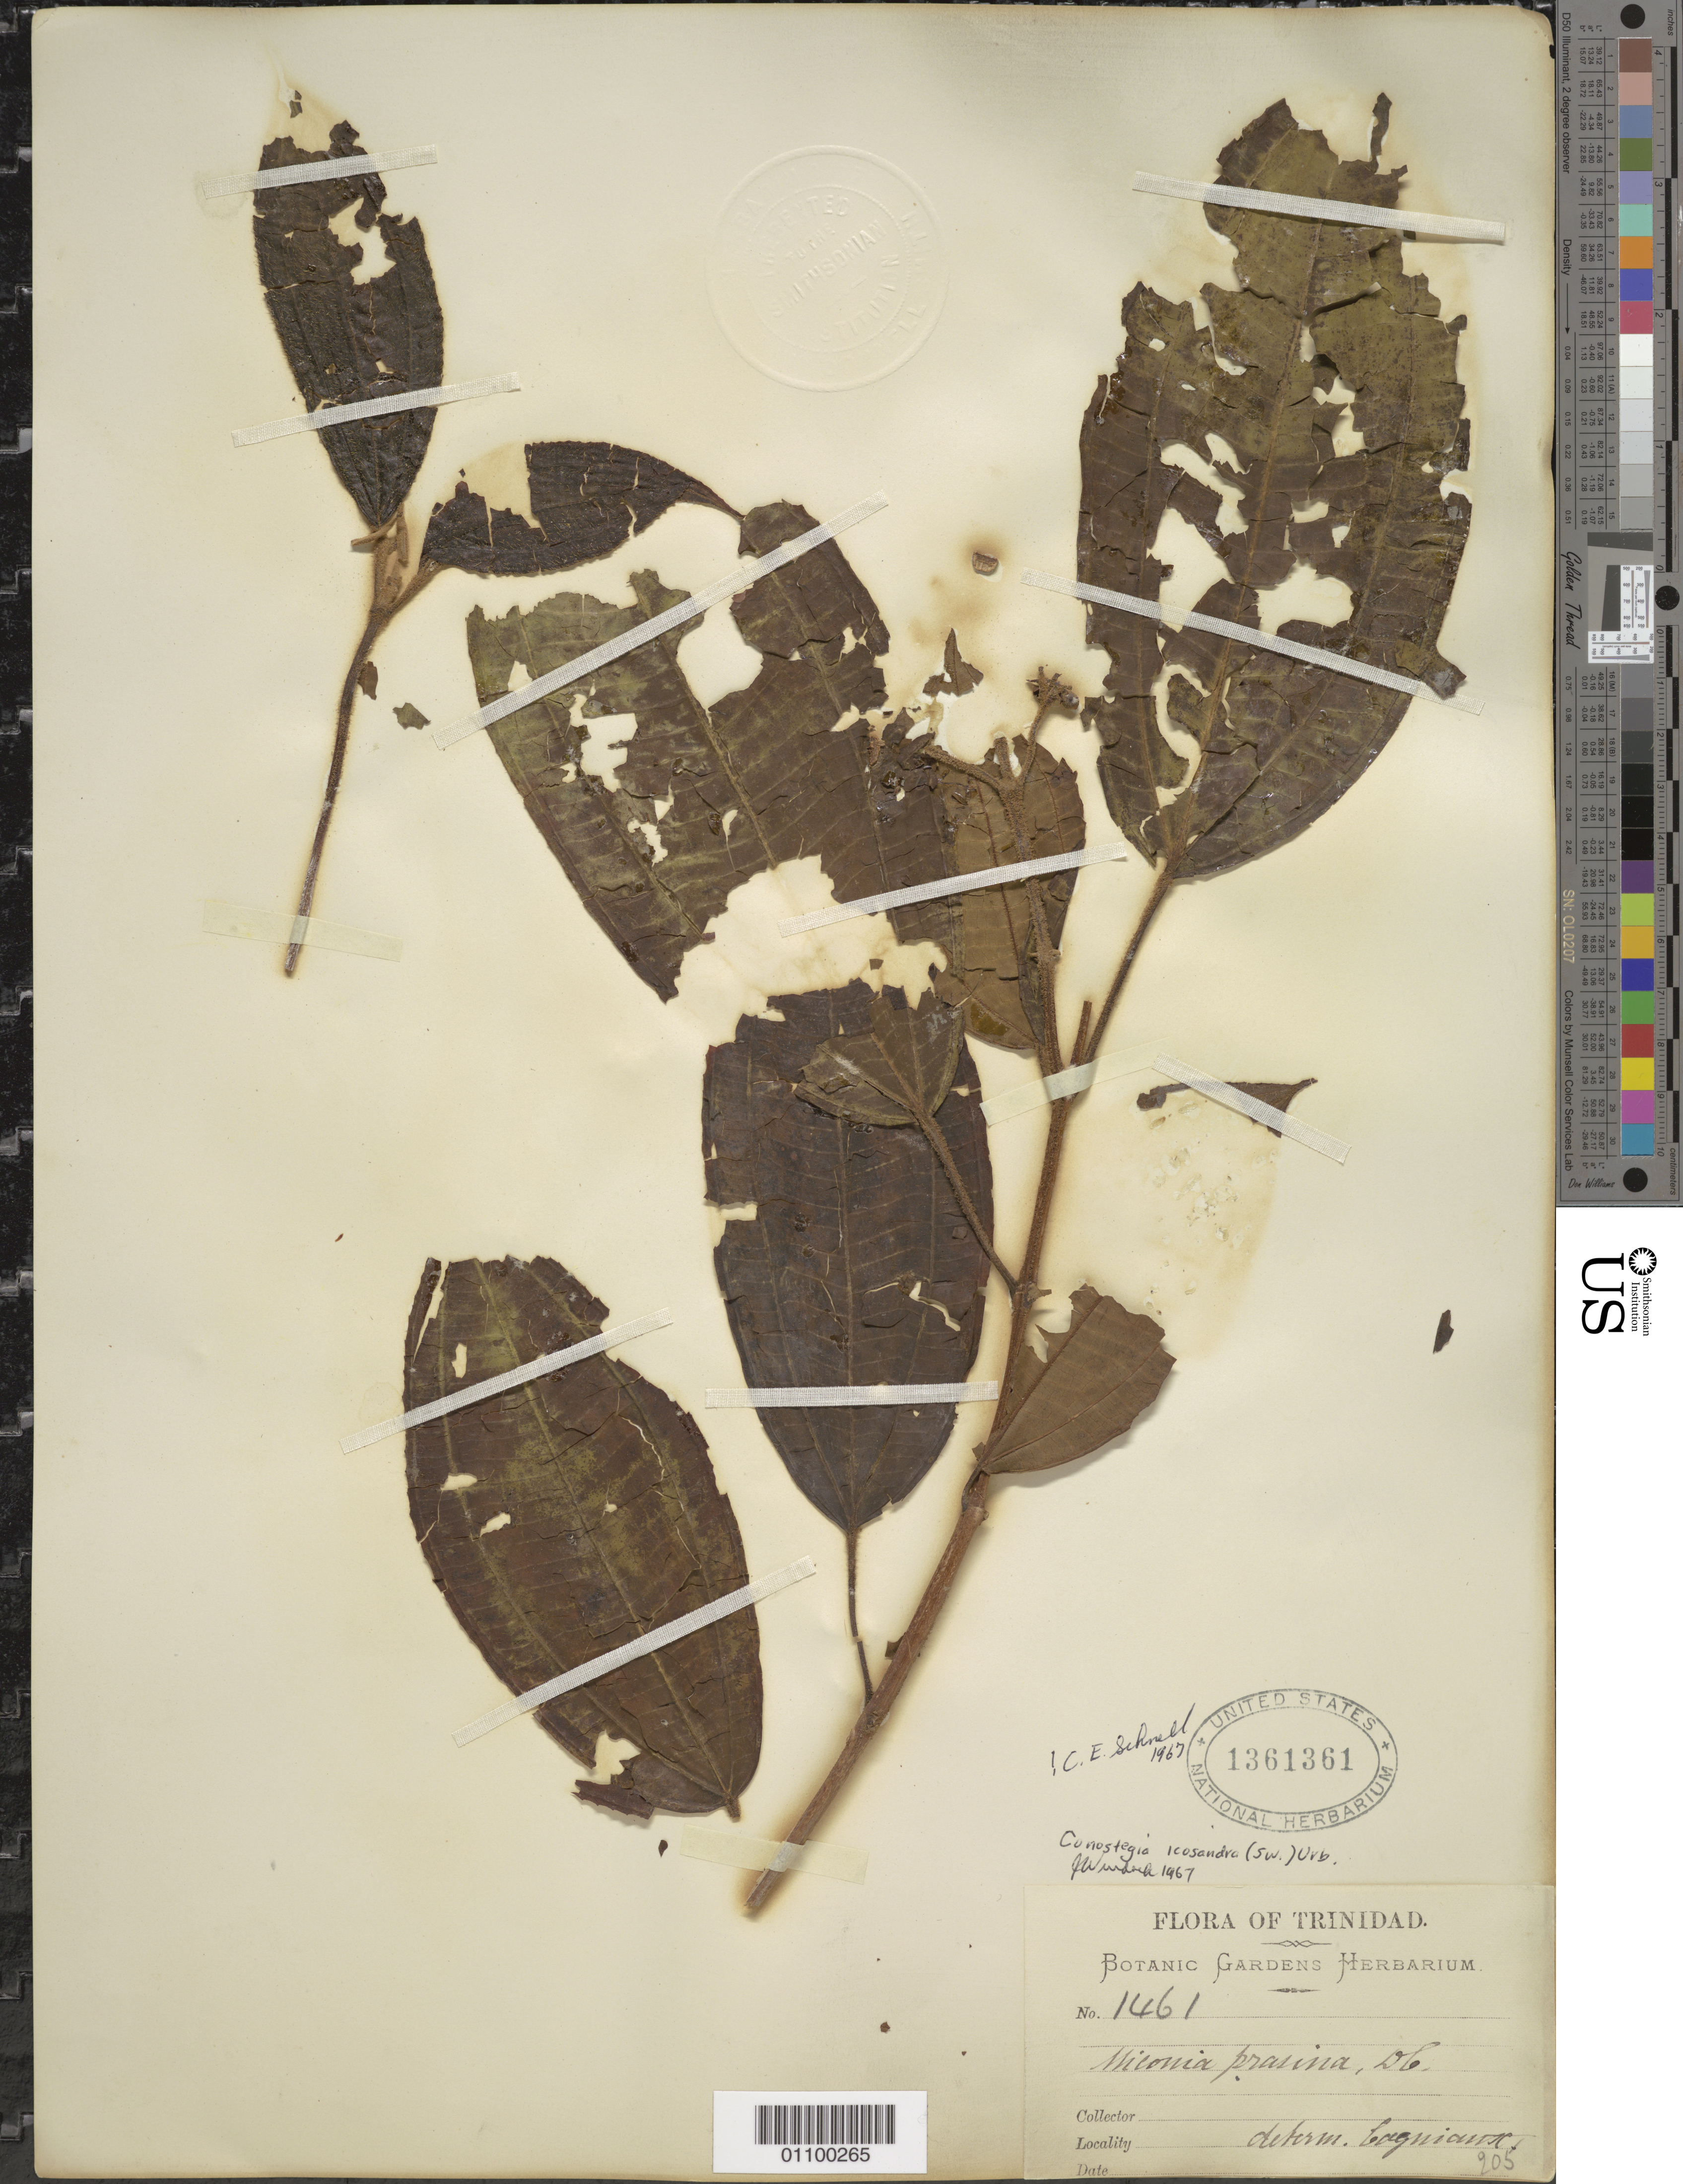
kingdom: Plantae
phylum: Tracheophyta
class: Magnoliopsida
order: Myrtales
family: Melastomataceae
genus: Conostegia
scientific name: Conostegia icosandra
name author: (Sw.) Urb.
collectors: Botanic Gardens Herbarium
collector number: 1461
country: Trinidad and Tobago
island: Trinidad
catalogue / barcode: US 1361361